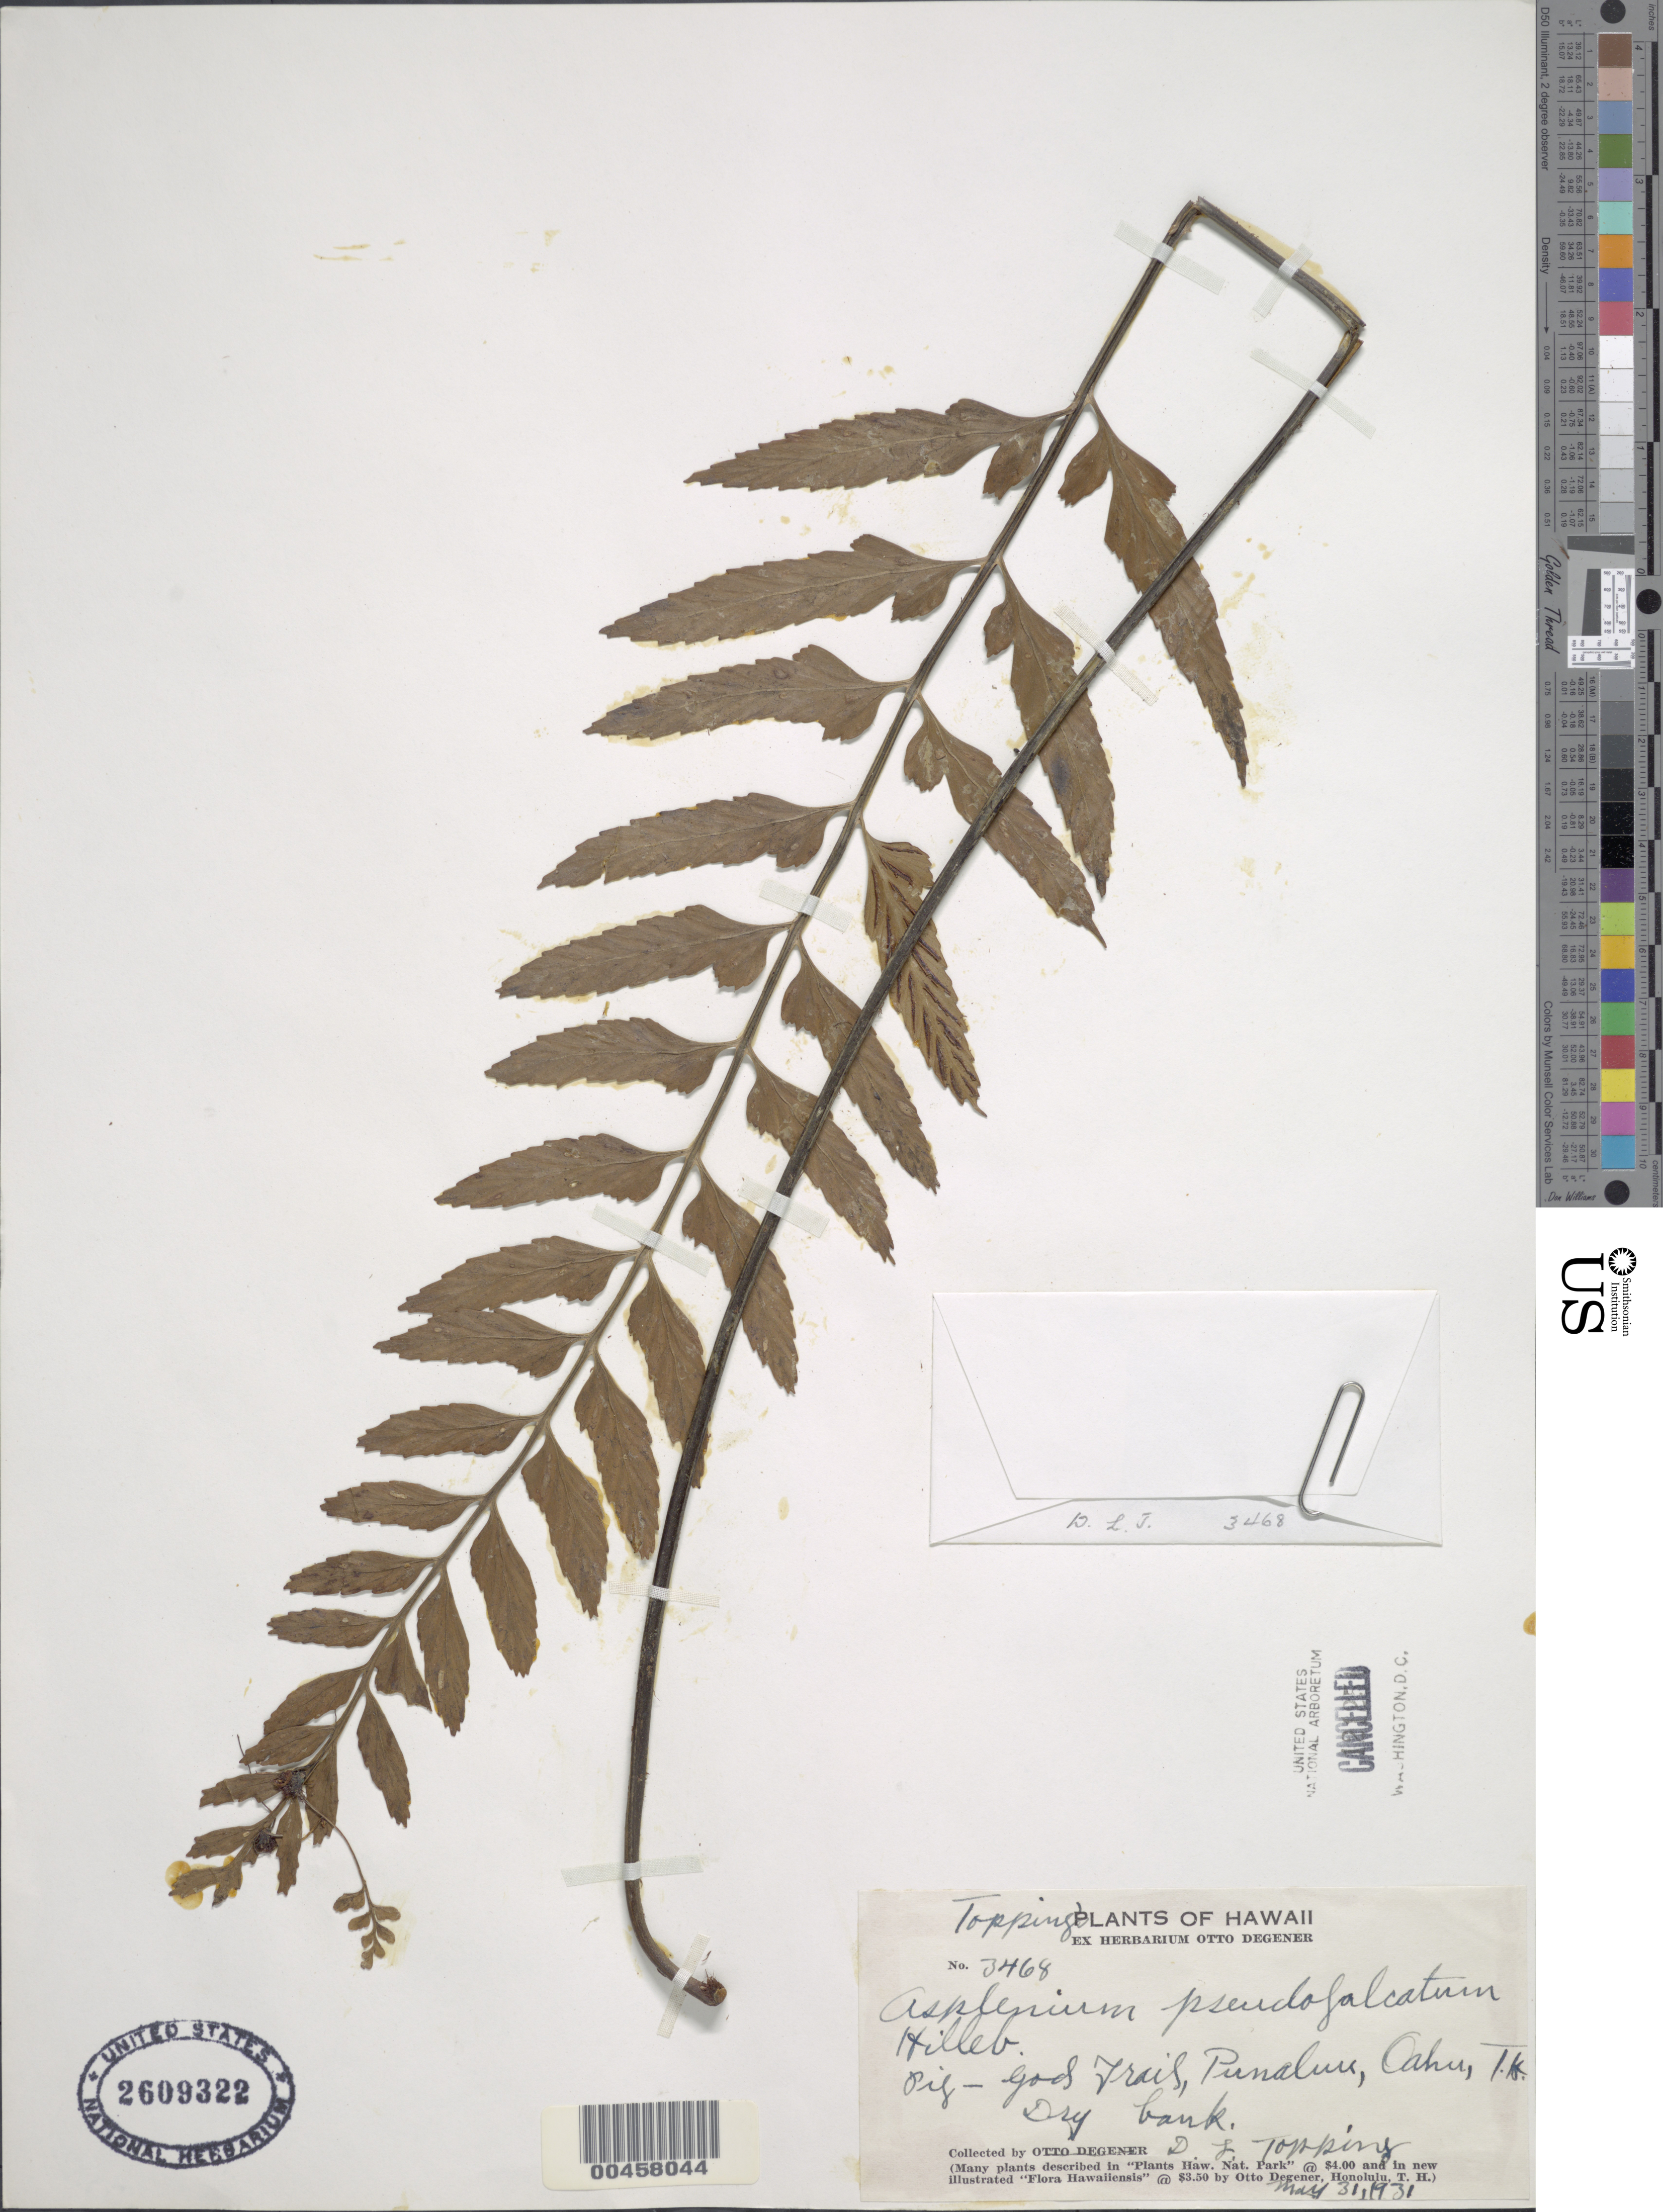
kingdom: Plantae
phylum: Tracheophyta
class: Polypodiopsida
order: Polypodiales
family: Aspleniaceae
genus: Asplenium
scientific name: Asplenium lobulatum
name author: Mett.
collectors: D. L. Topping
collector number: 3468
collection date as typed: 31 May 1931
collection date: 1931-05-31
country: United States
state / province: Hawaii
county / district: Honolulu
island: Oahu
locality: Pig-God Trail, Punaluu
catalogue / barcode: US 2609322